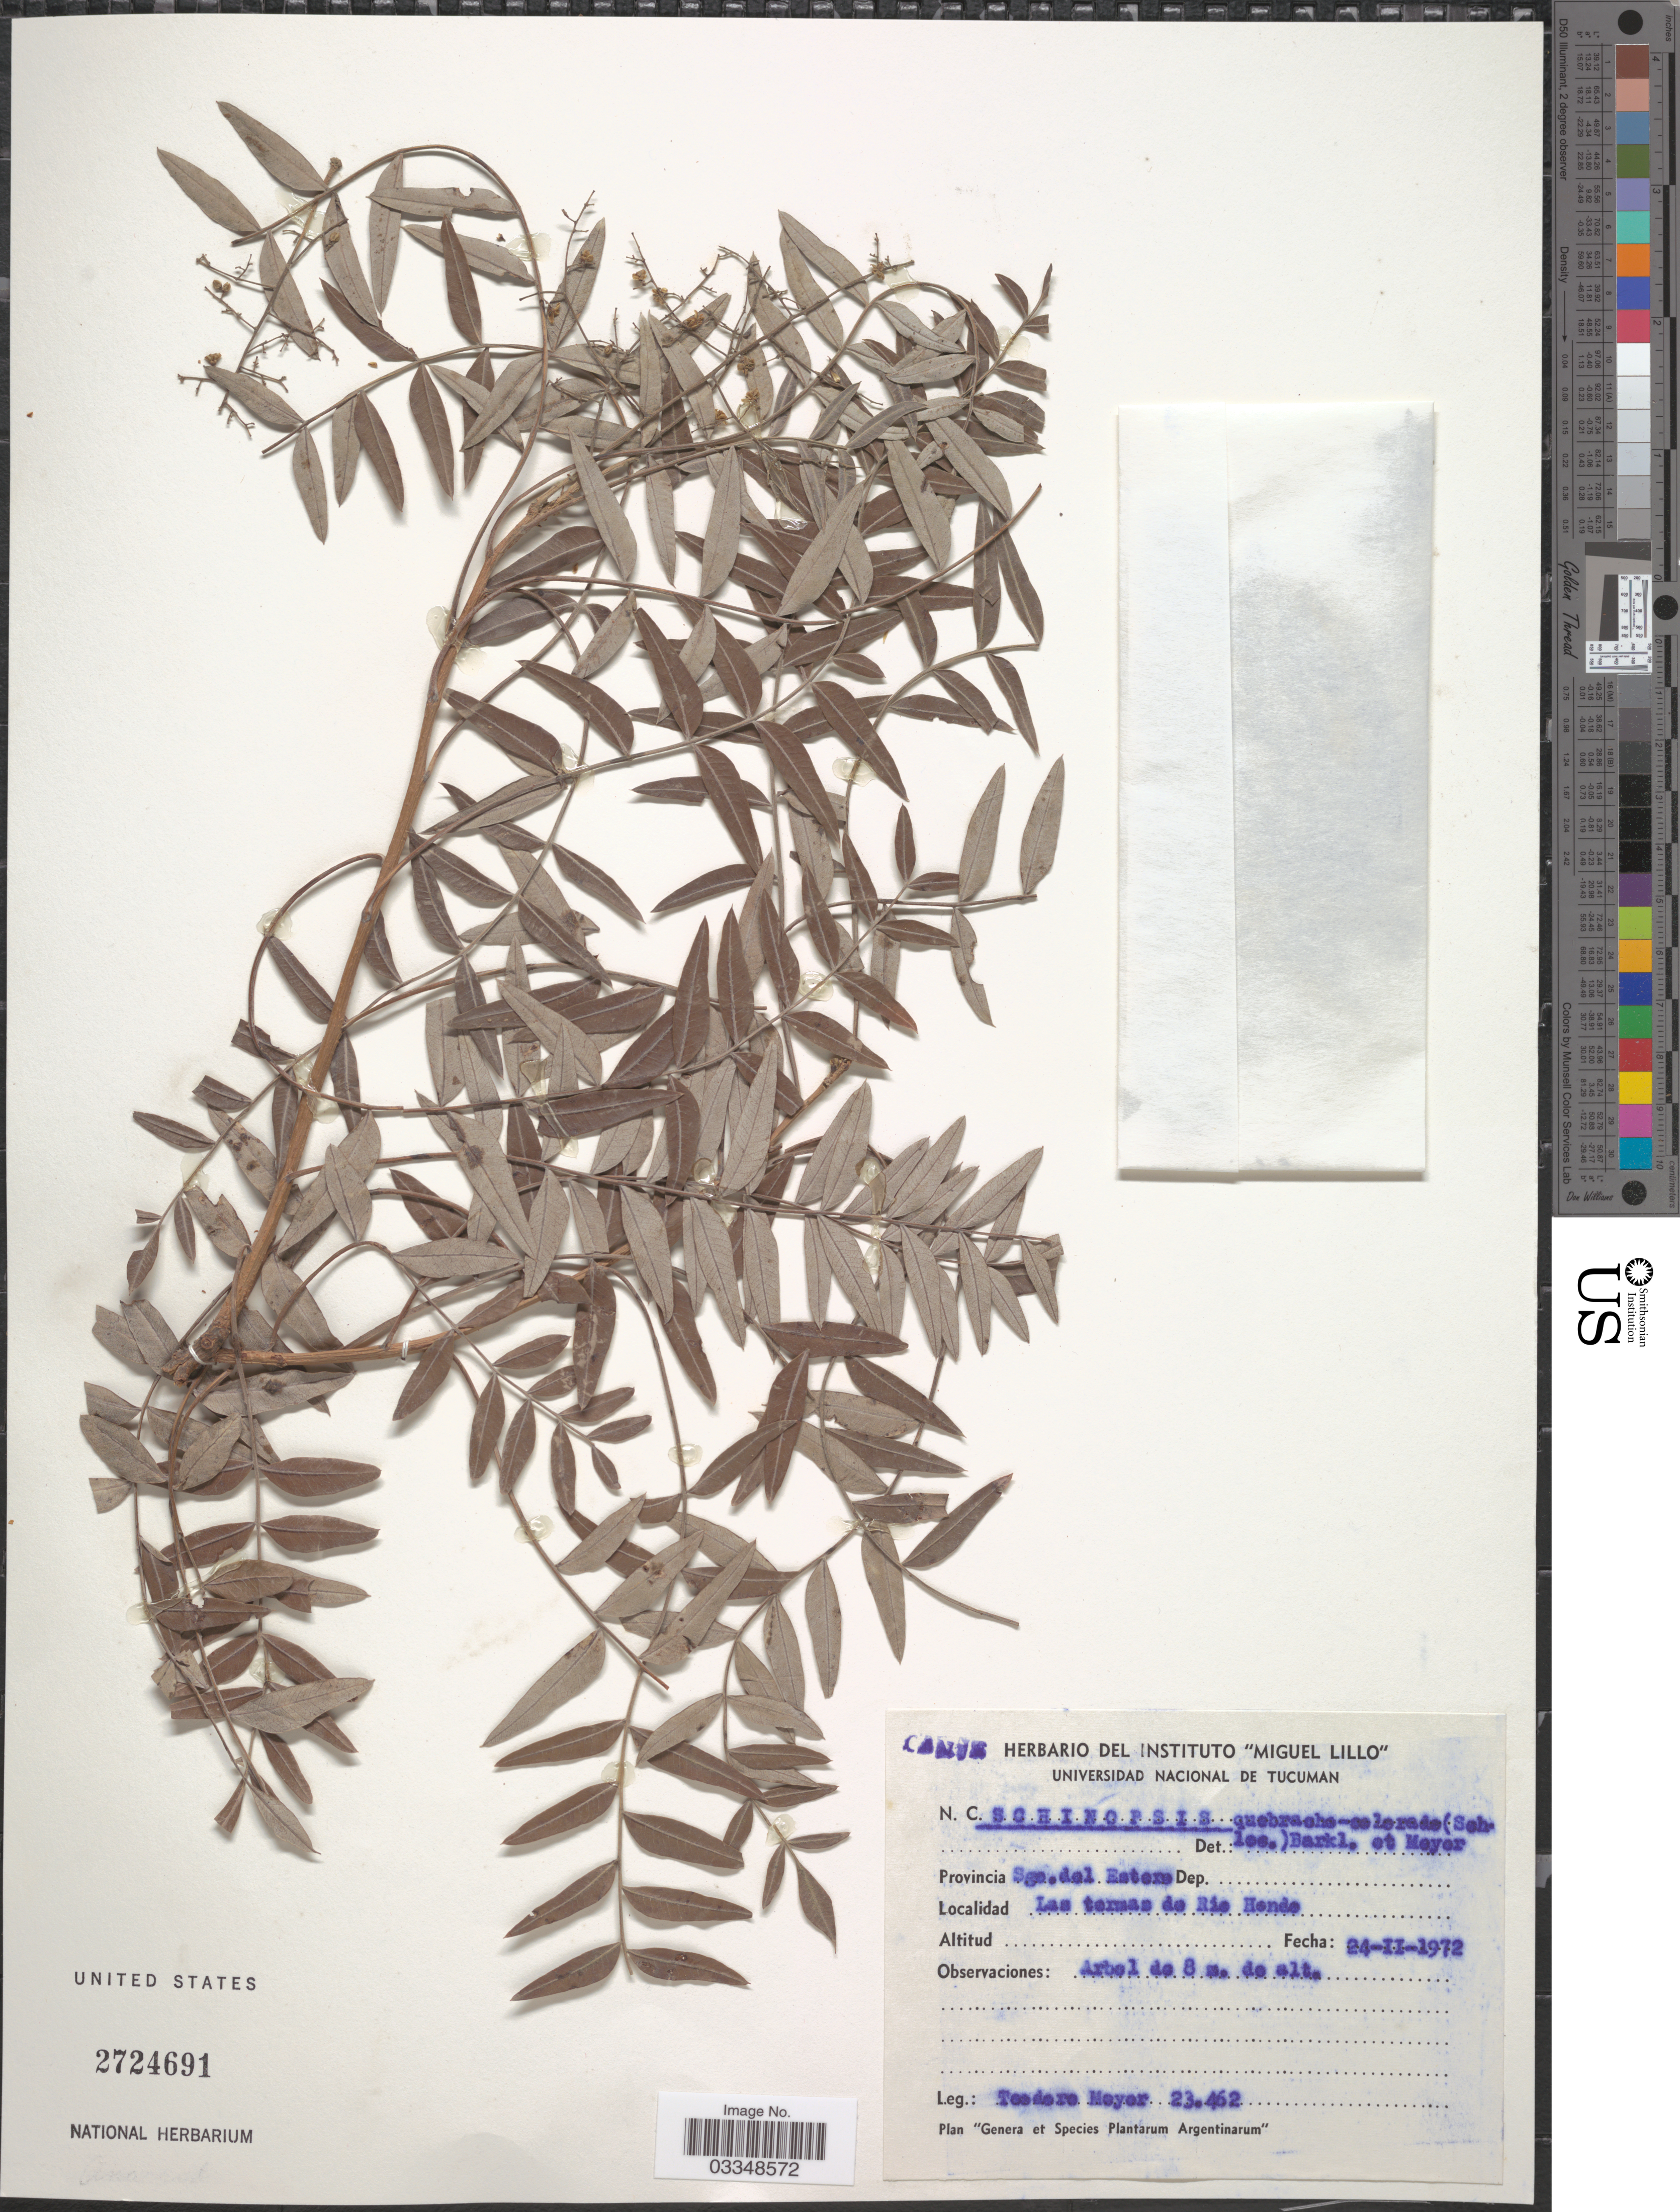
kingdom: Plantae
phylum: Tracheophyta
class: Magnoliopsida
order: Sapindales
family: Anacardiaceae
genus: Schinopsis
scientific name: Schinopsis quebracho-colorado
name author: F.A. Barkley & T. Mey.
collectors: T. Meyer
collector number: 23462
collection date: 1972-02-24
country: Argentina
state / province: Santiago del Estero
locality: Las Termas de Rio Hondo.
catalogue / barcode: US 2724691